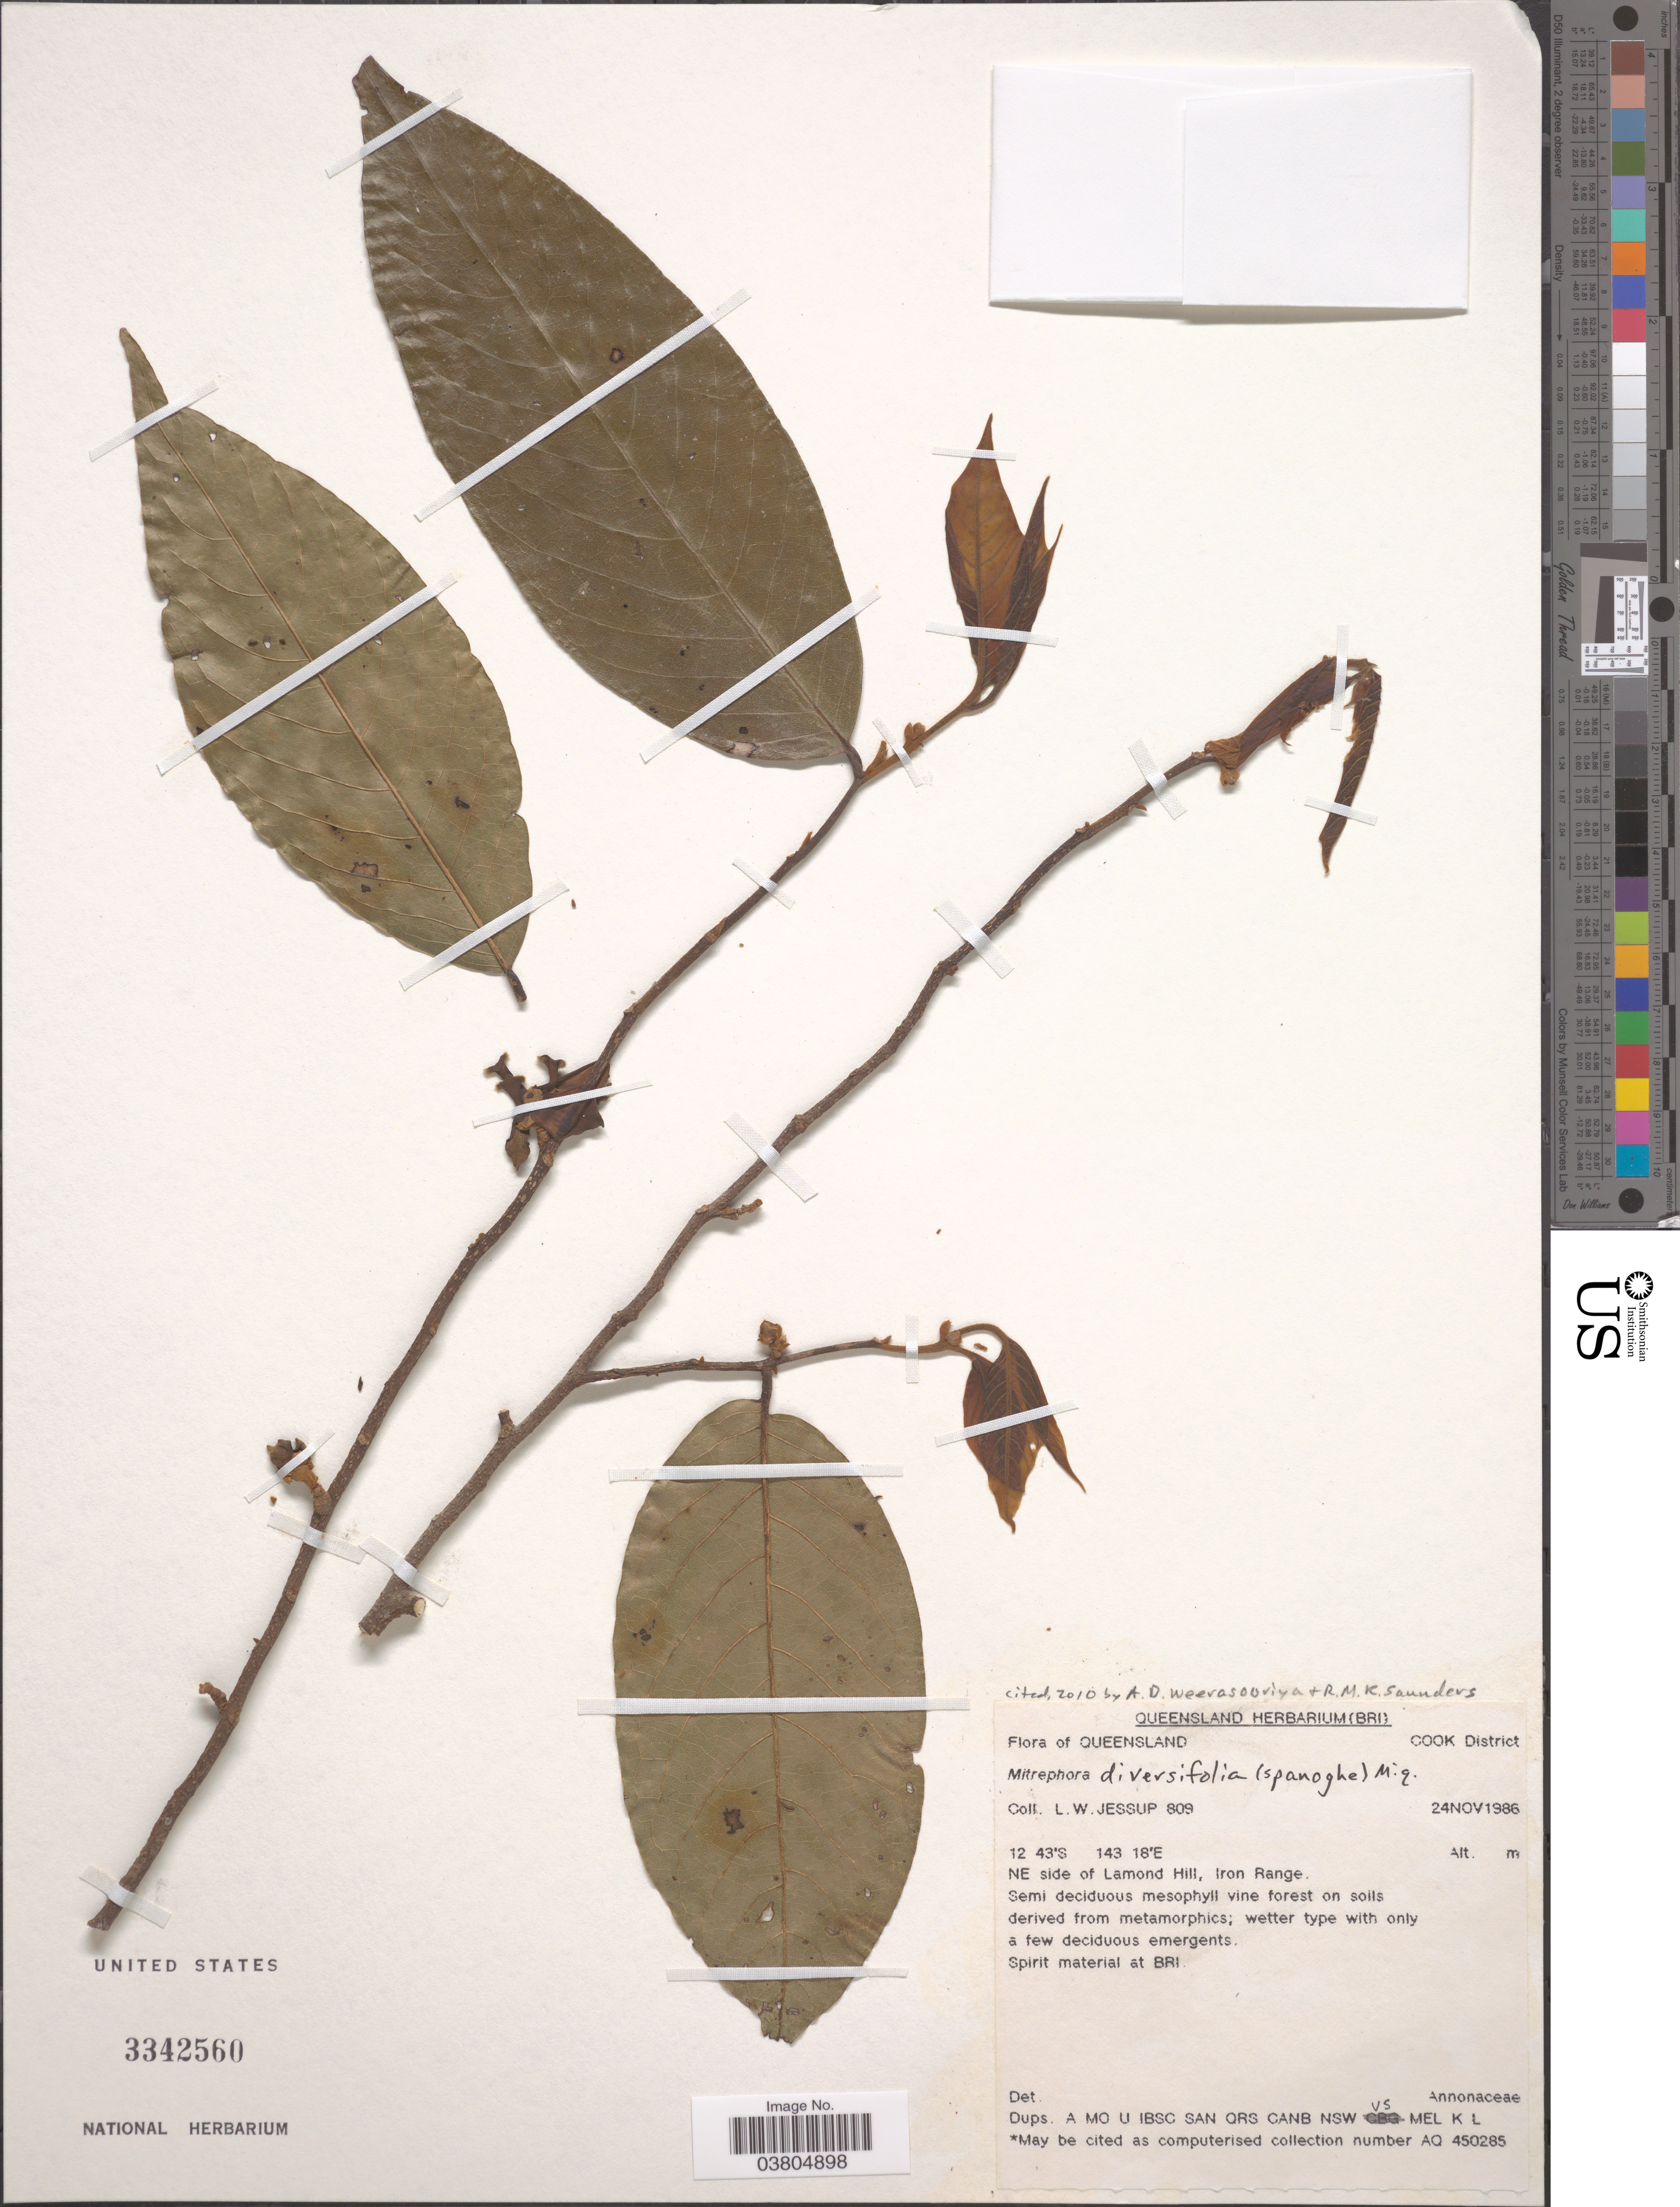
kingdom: Plantae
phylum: Tracheophyta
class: Magnoliopsida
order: Magnoliales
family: Annonaceae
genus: Mitrephora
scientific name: Mitrephora diversifolia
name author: Miq.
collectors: L. Jessup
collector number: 809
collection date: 1986-11-24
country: Australia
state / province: Queensland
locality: Cook District. NE side of Lamond Hill, Iron Range.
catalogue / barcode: US 3342560